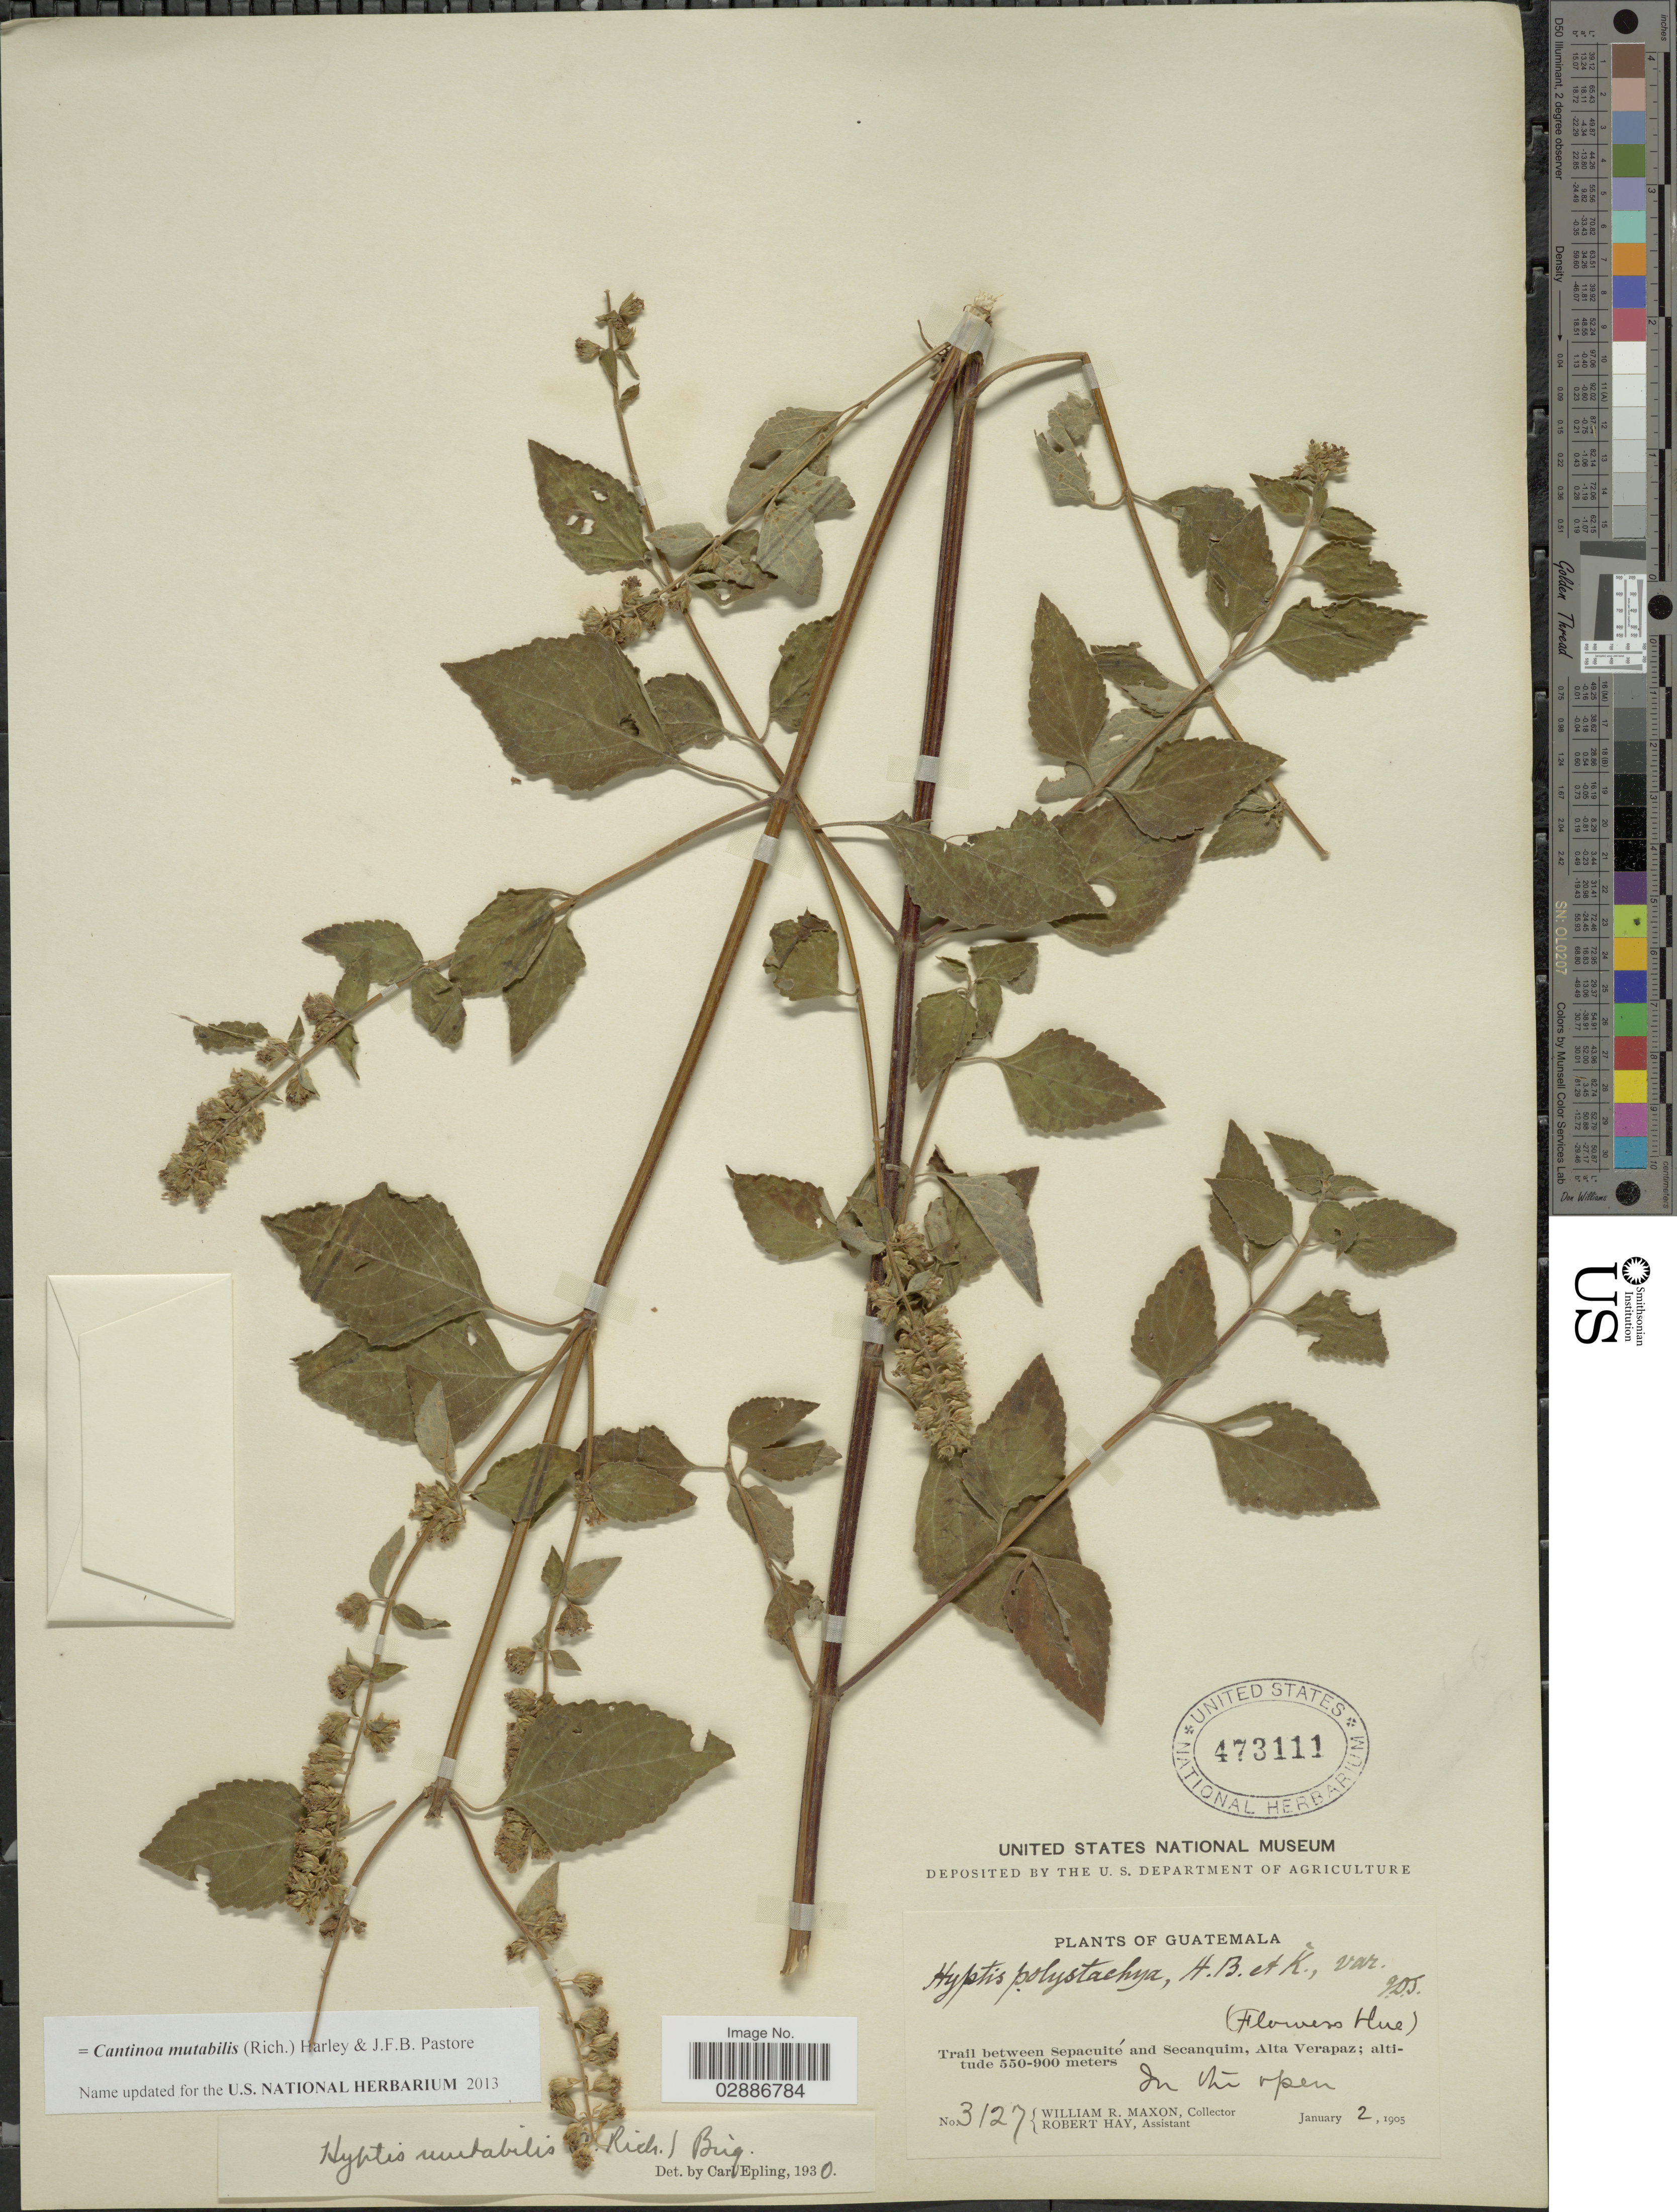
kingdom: Plantae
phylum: Tracheophyta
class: Magnoliopsida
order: Lamiales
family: Lamiaceae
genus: Cantinoa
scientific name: Cantinoa mutabilis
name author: (Rich.) Harley & J.F.B. Pastore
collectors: W. R. Maxon & R. Hay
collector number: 3127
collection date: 1905-01-02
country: Guatemala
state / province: Alta Verapaz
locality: Trail between Sepacuité and Secanquim.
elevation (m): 550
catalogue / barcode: US 473111